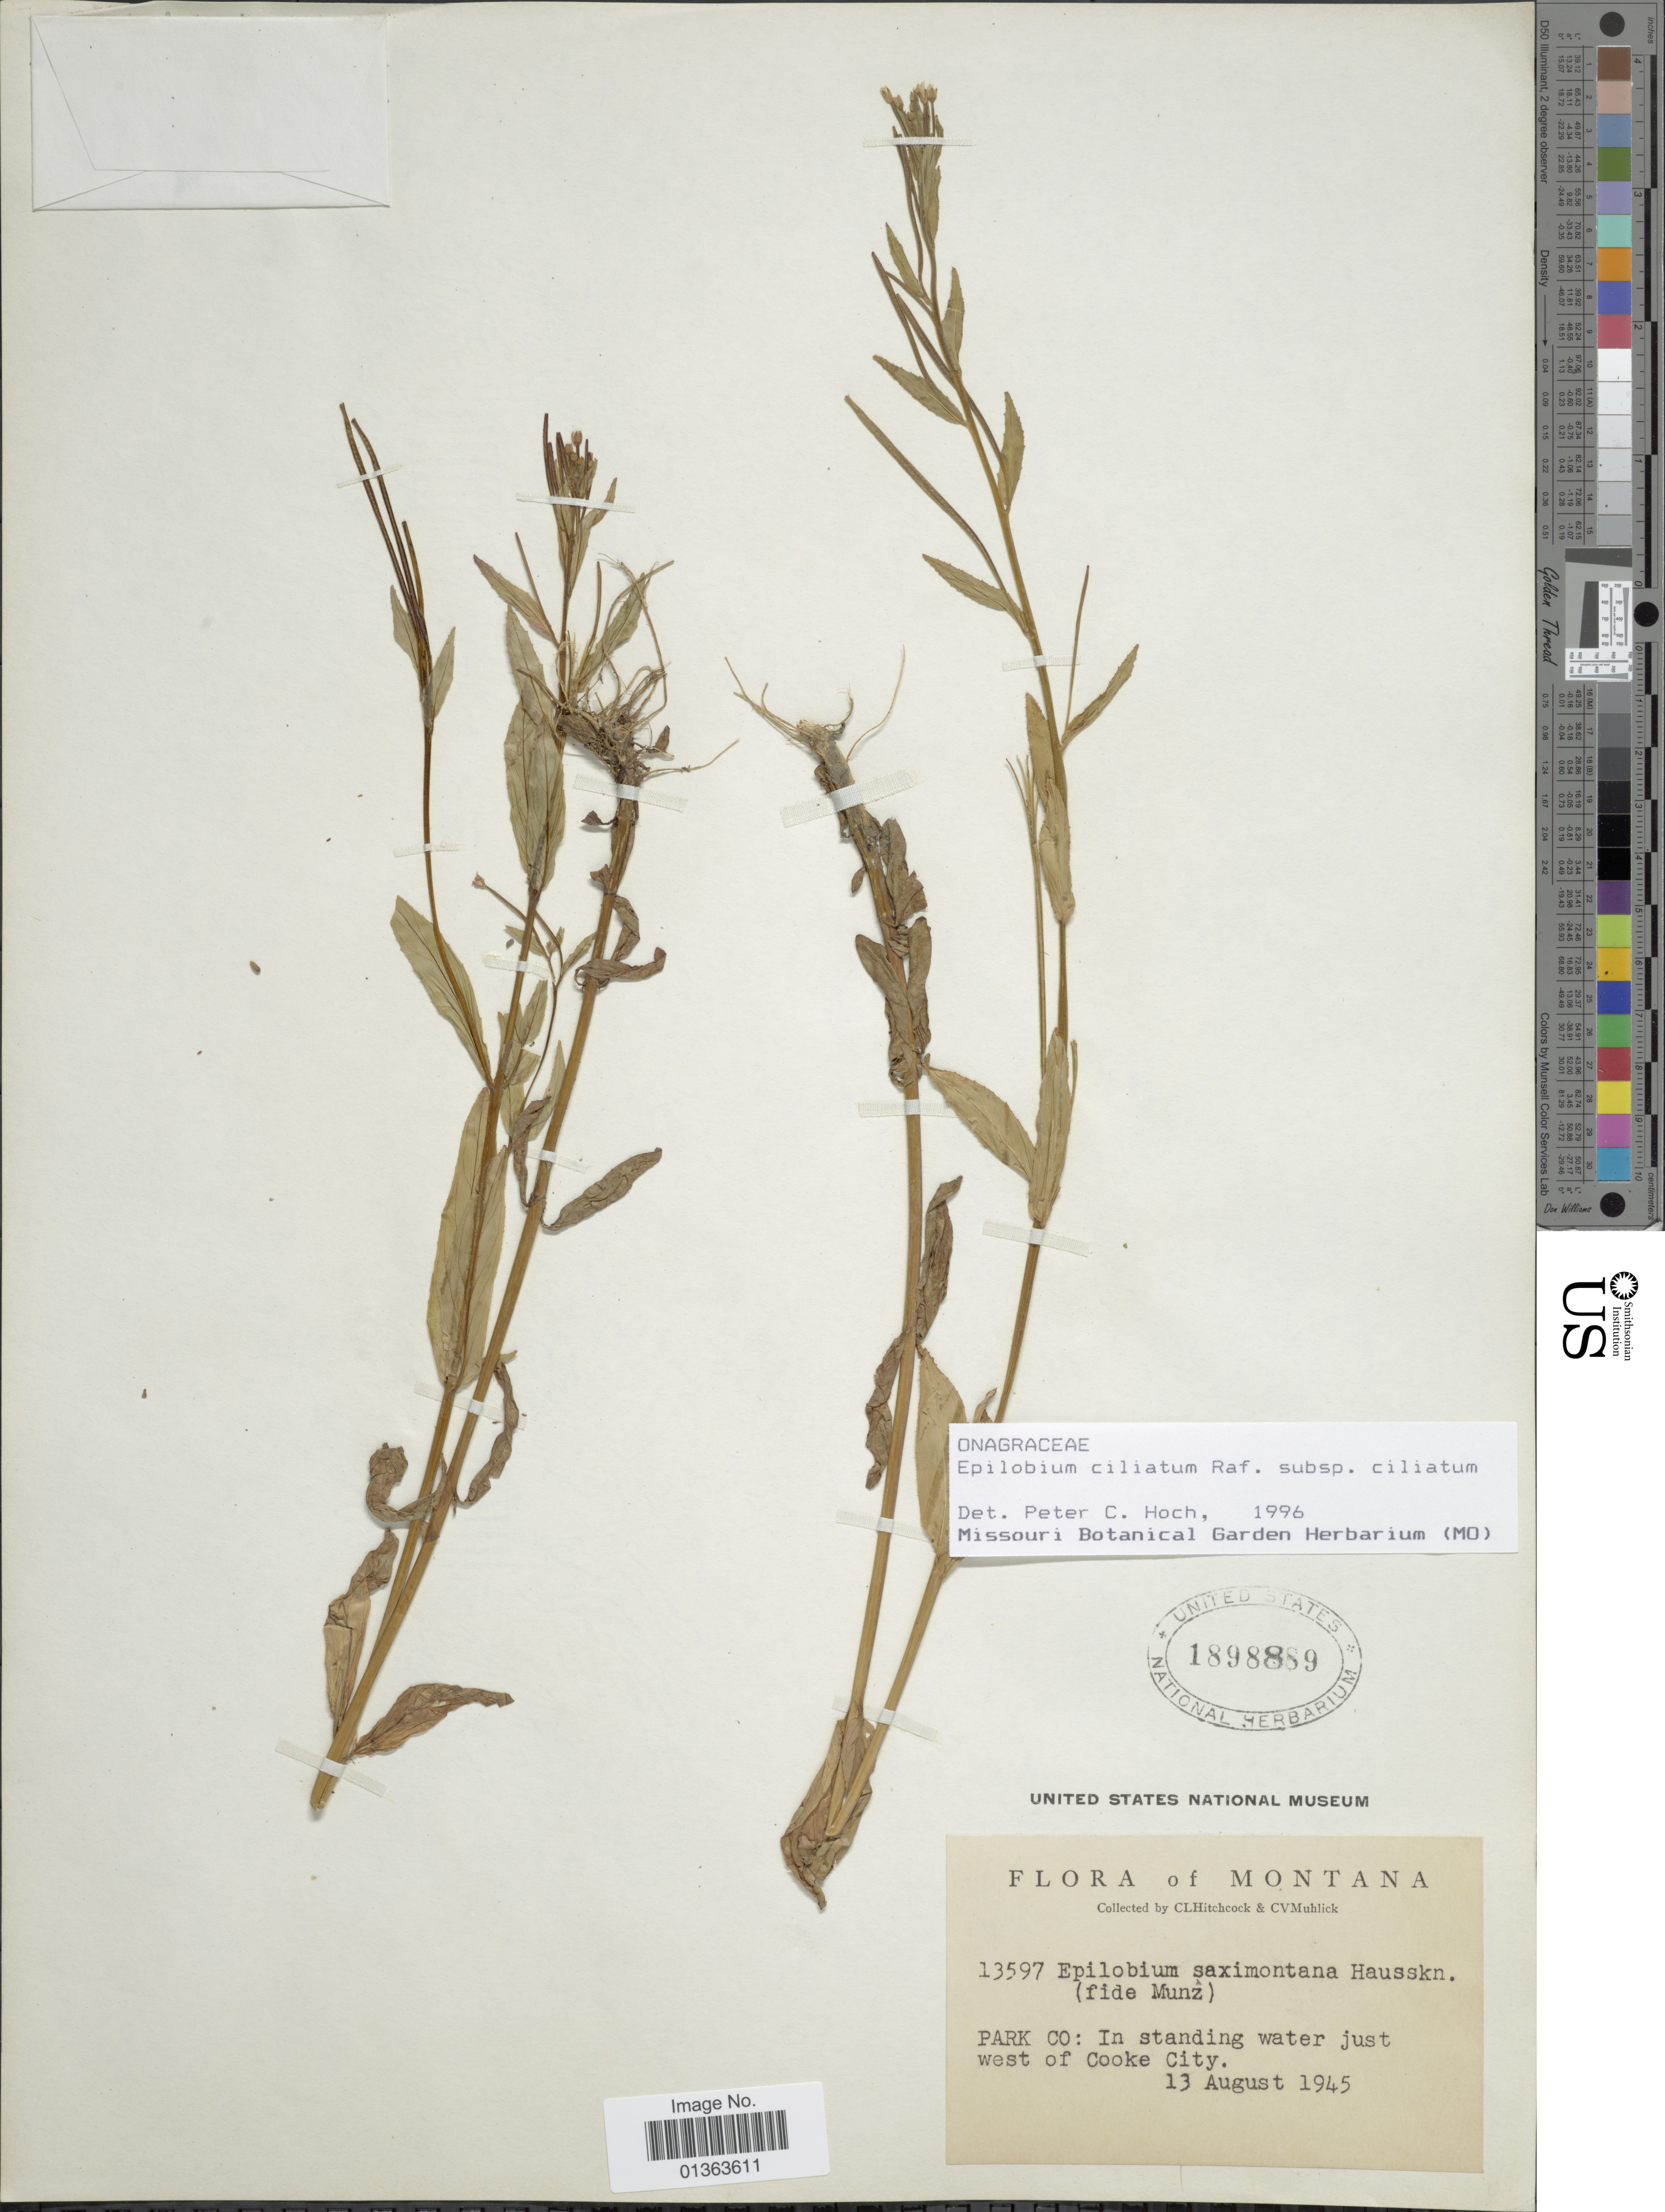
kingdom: Plantae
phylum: Tracheophyta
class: Magnoliopsida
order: Myrtales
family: Onagraceae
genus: Epilobium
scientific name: Epilobium ciliatum subsp. ciliatum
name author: Raf.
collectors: C. L. Hitchcock & C. V. Muhlick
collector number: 13597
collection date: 1945-08-13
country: United States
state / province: Montana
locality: Park Co: In standing water just west of Cooke City.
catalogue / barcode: US 1898889